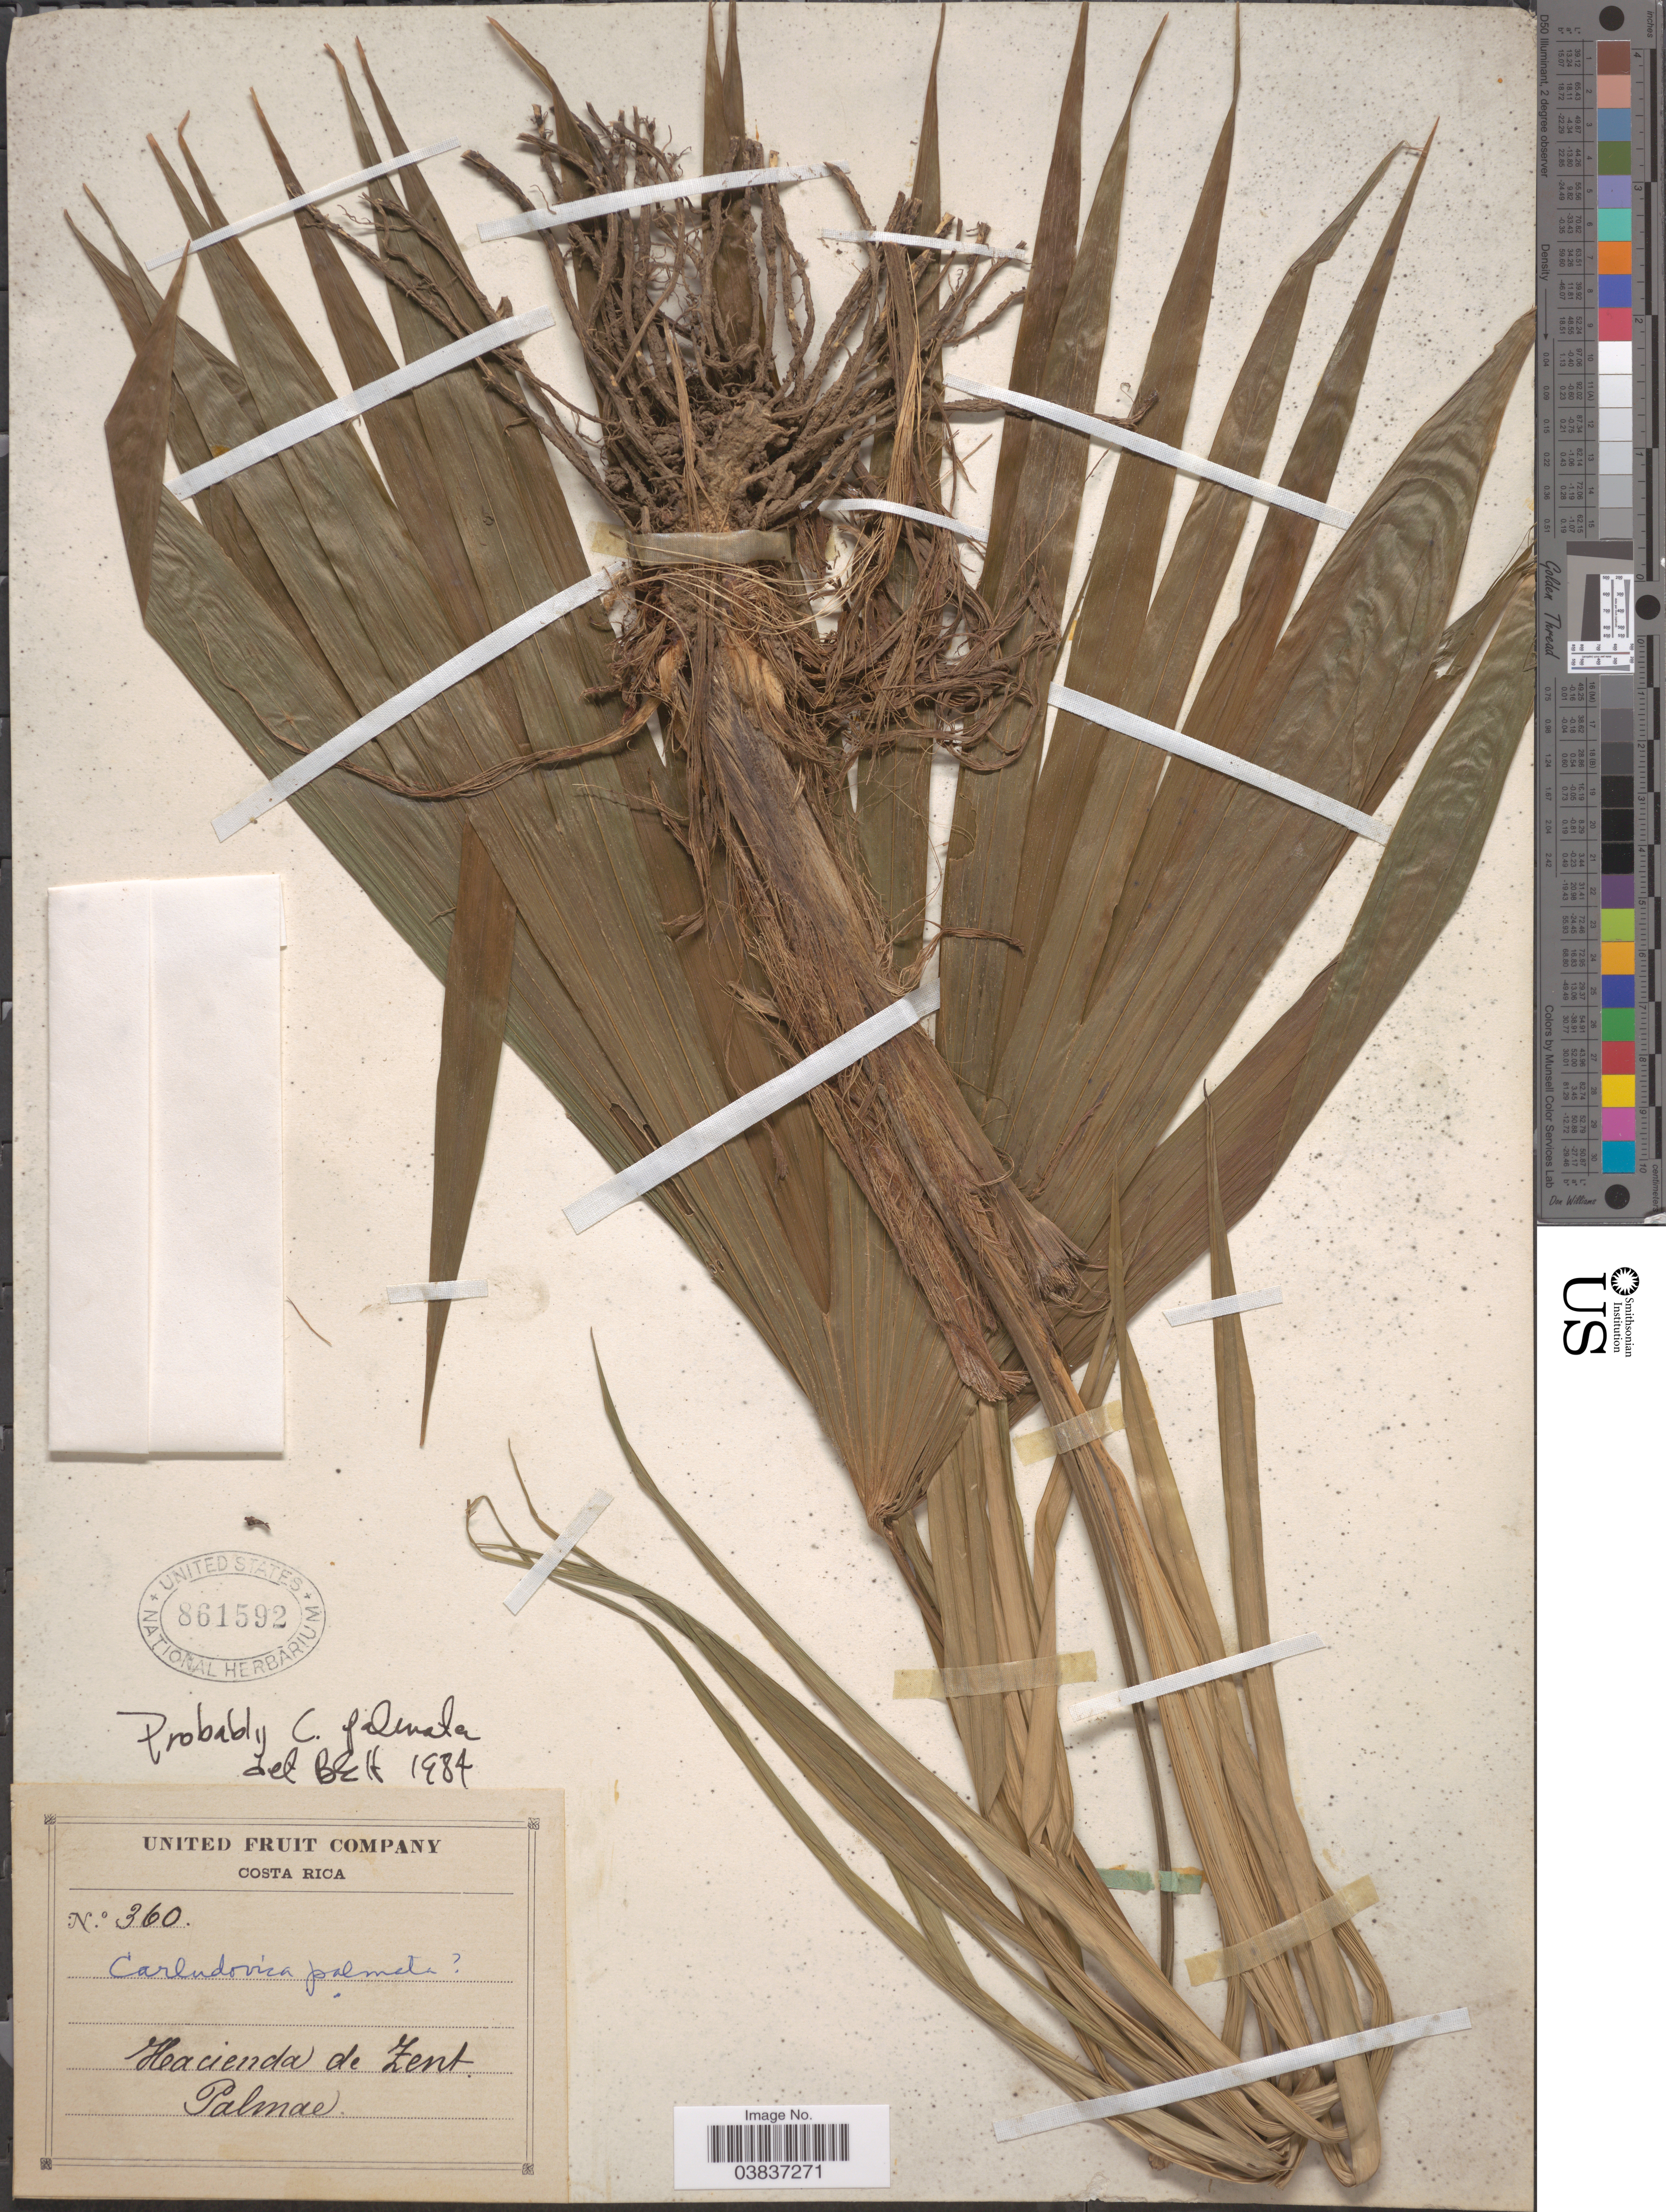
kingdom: Plantae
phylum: Tracheophyta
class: Liliopsida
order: Pandanales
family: Cyclanthaceae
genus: Carludovica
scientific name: Carludovica palmata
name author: Ruiz & Pav.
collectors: United Fruit Company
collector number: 360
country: Costa Rica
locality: Hacienda de Zent. Palmae.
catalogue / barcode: US 861592